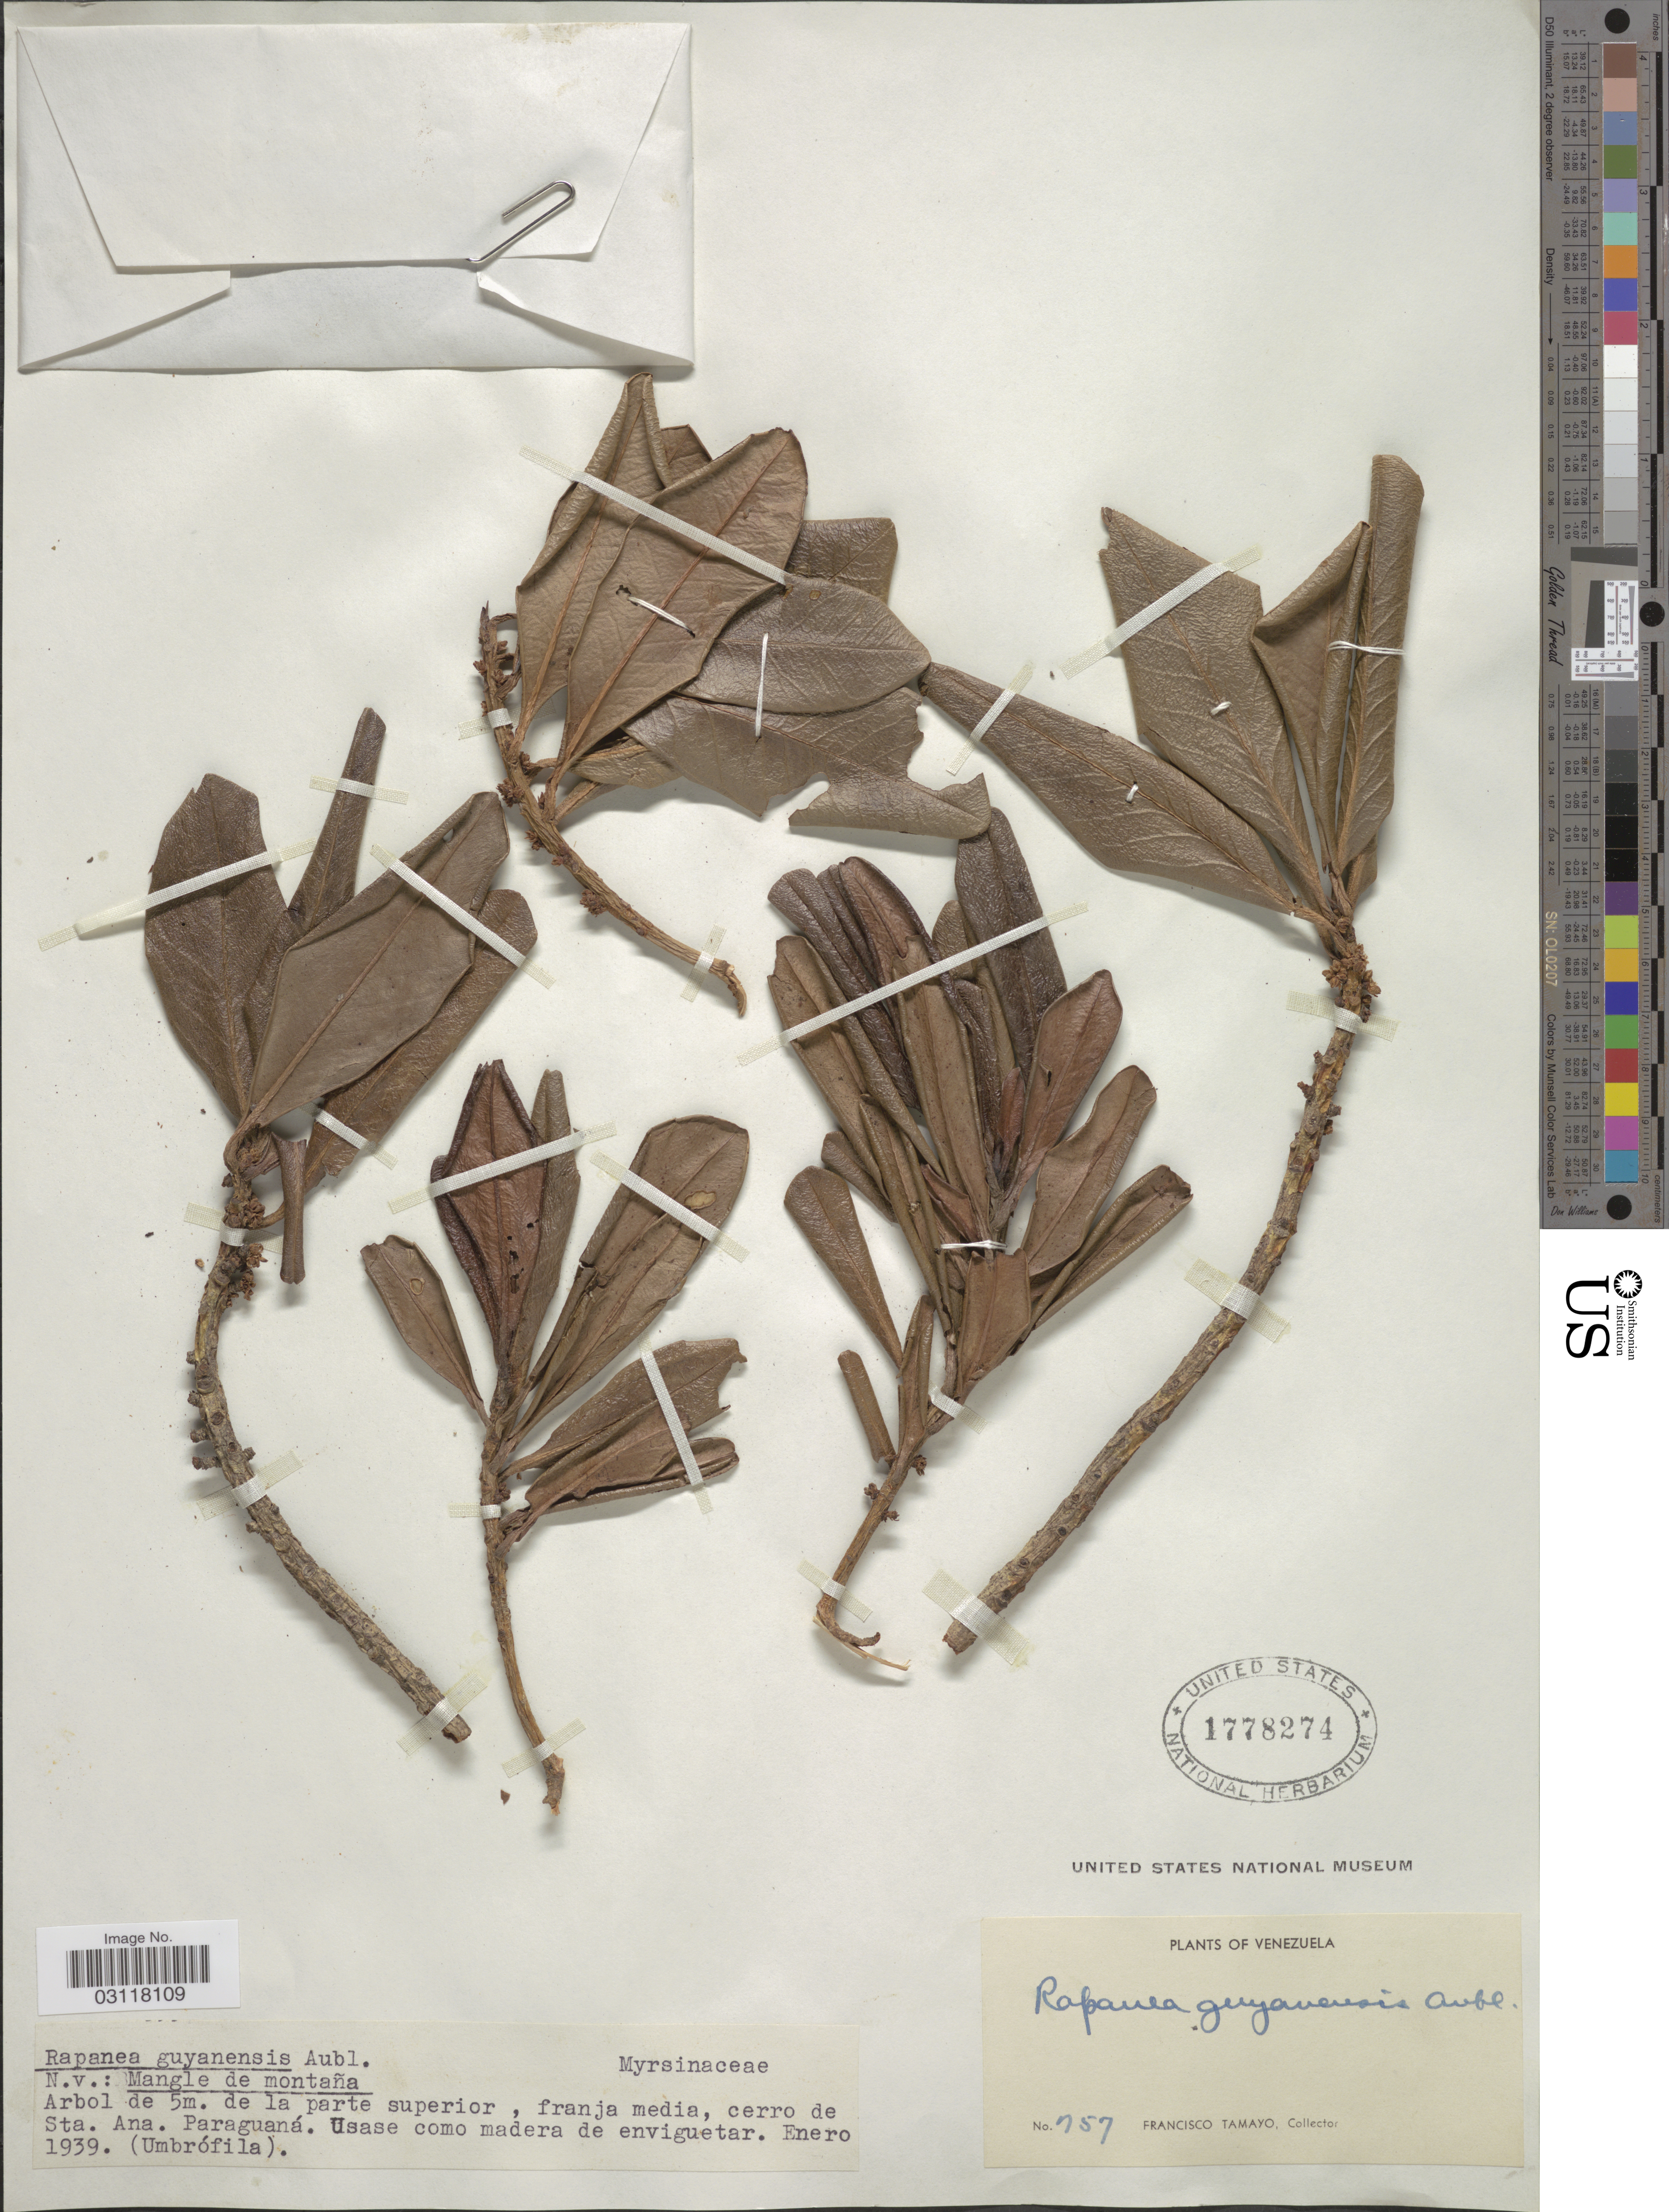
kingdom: Plantae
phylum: Tracheophyta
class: Magnoliopsida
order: Ericales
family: Primulaceae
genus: Rapanea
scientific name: Rapanea guianensis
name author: Aubl.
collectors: F. Tamayo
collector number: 757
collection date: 1939-01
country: Venezuela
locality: Cerro de Sta. Ana. Paraguaná.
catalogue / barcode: US 1778274